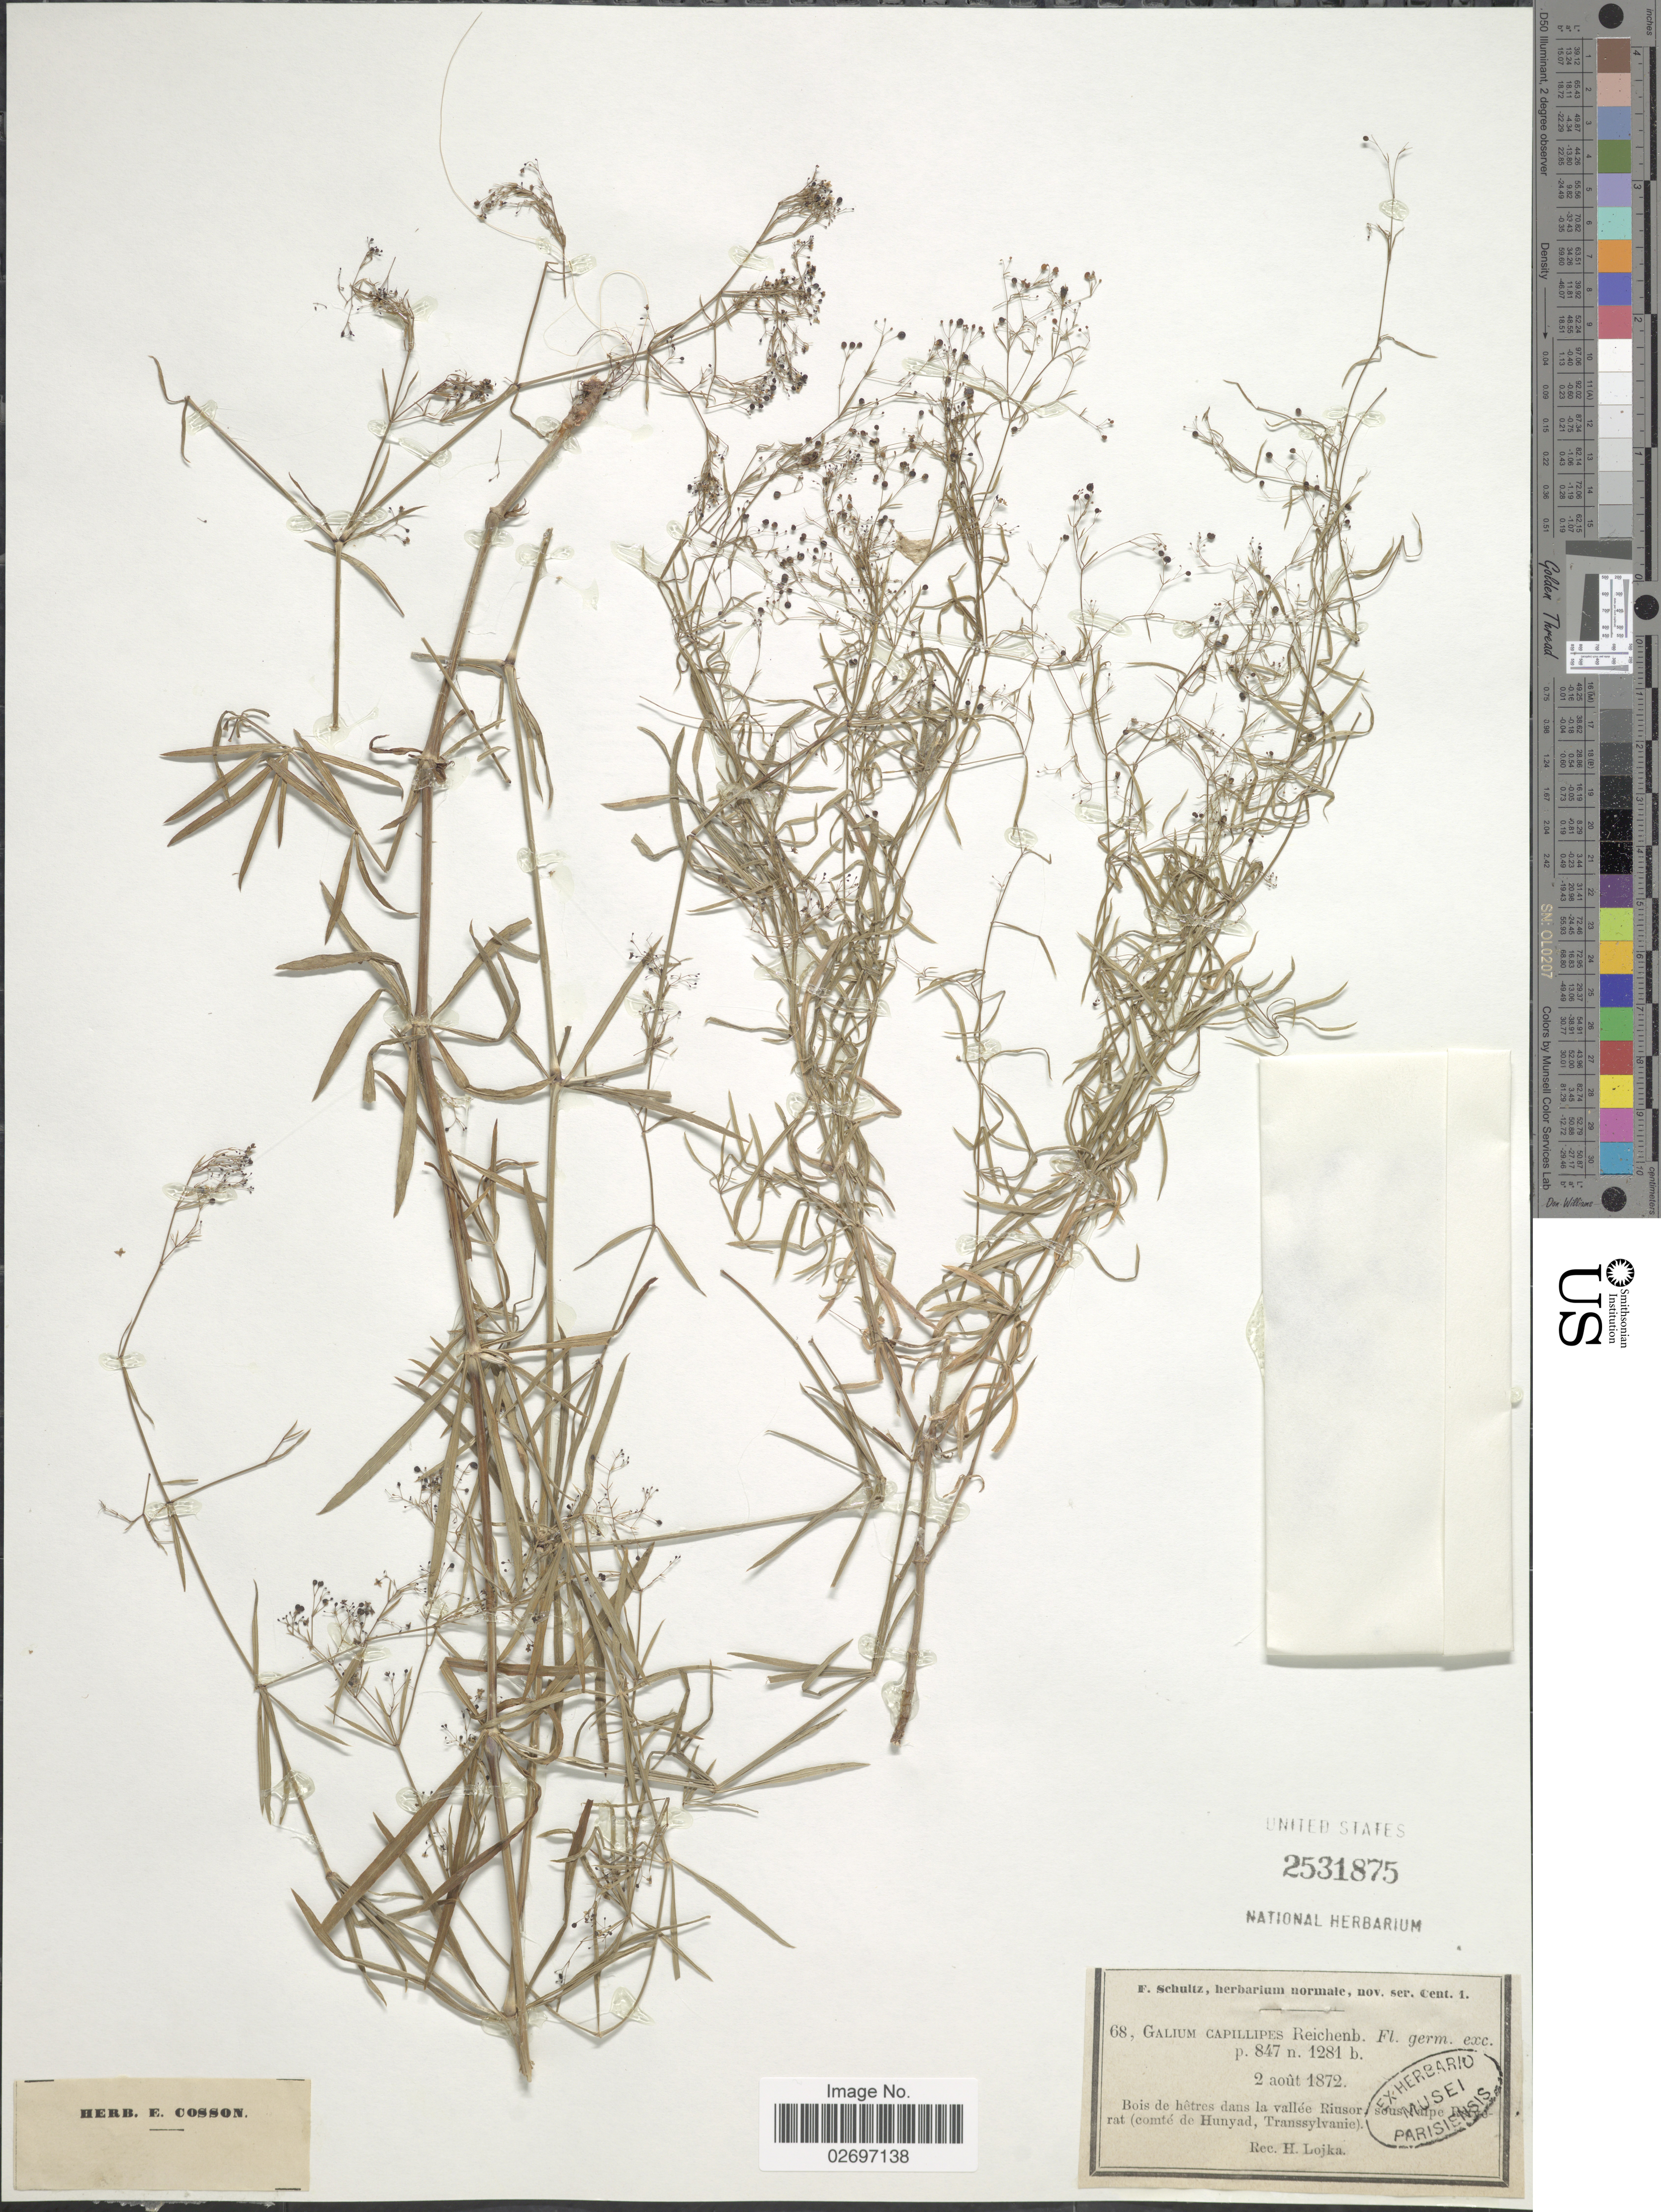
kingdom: Plantae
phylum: Tracheophyta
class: Magnoliopsida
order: Gentianales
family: Rubiaceae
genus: Galium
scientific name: Galium capillipes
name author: Rchb.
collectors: H. Lojka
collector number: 68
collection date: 1872-01-02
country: Romania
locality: Bois de hetres dans la vallee Riusor sous aipe restorat (comte de Hunyad, Transsylvanie)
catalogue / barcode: US 2531875